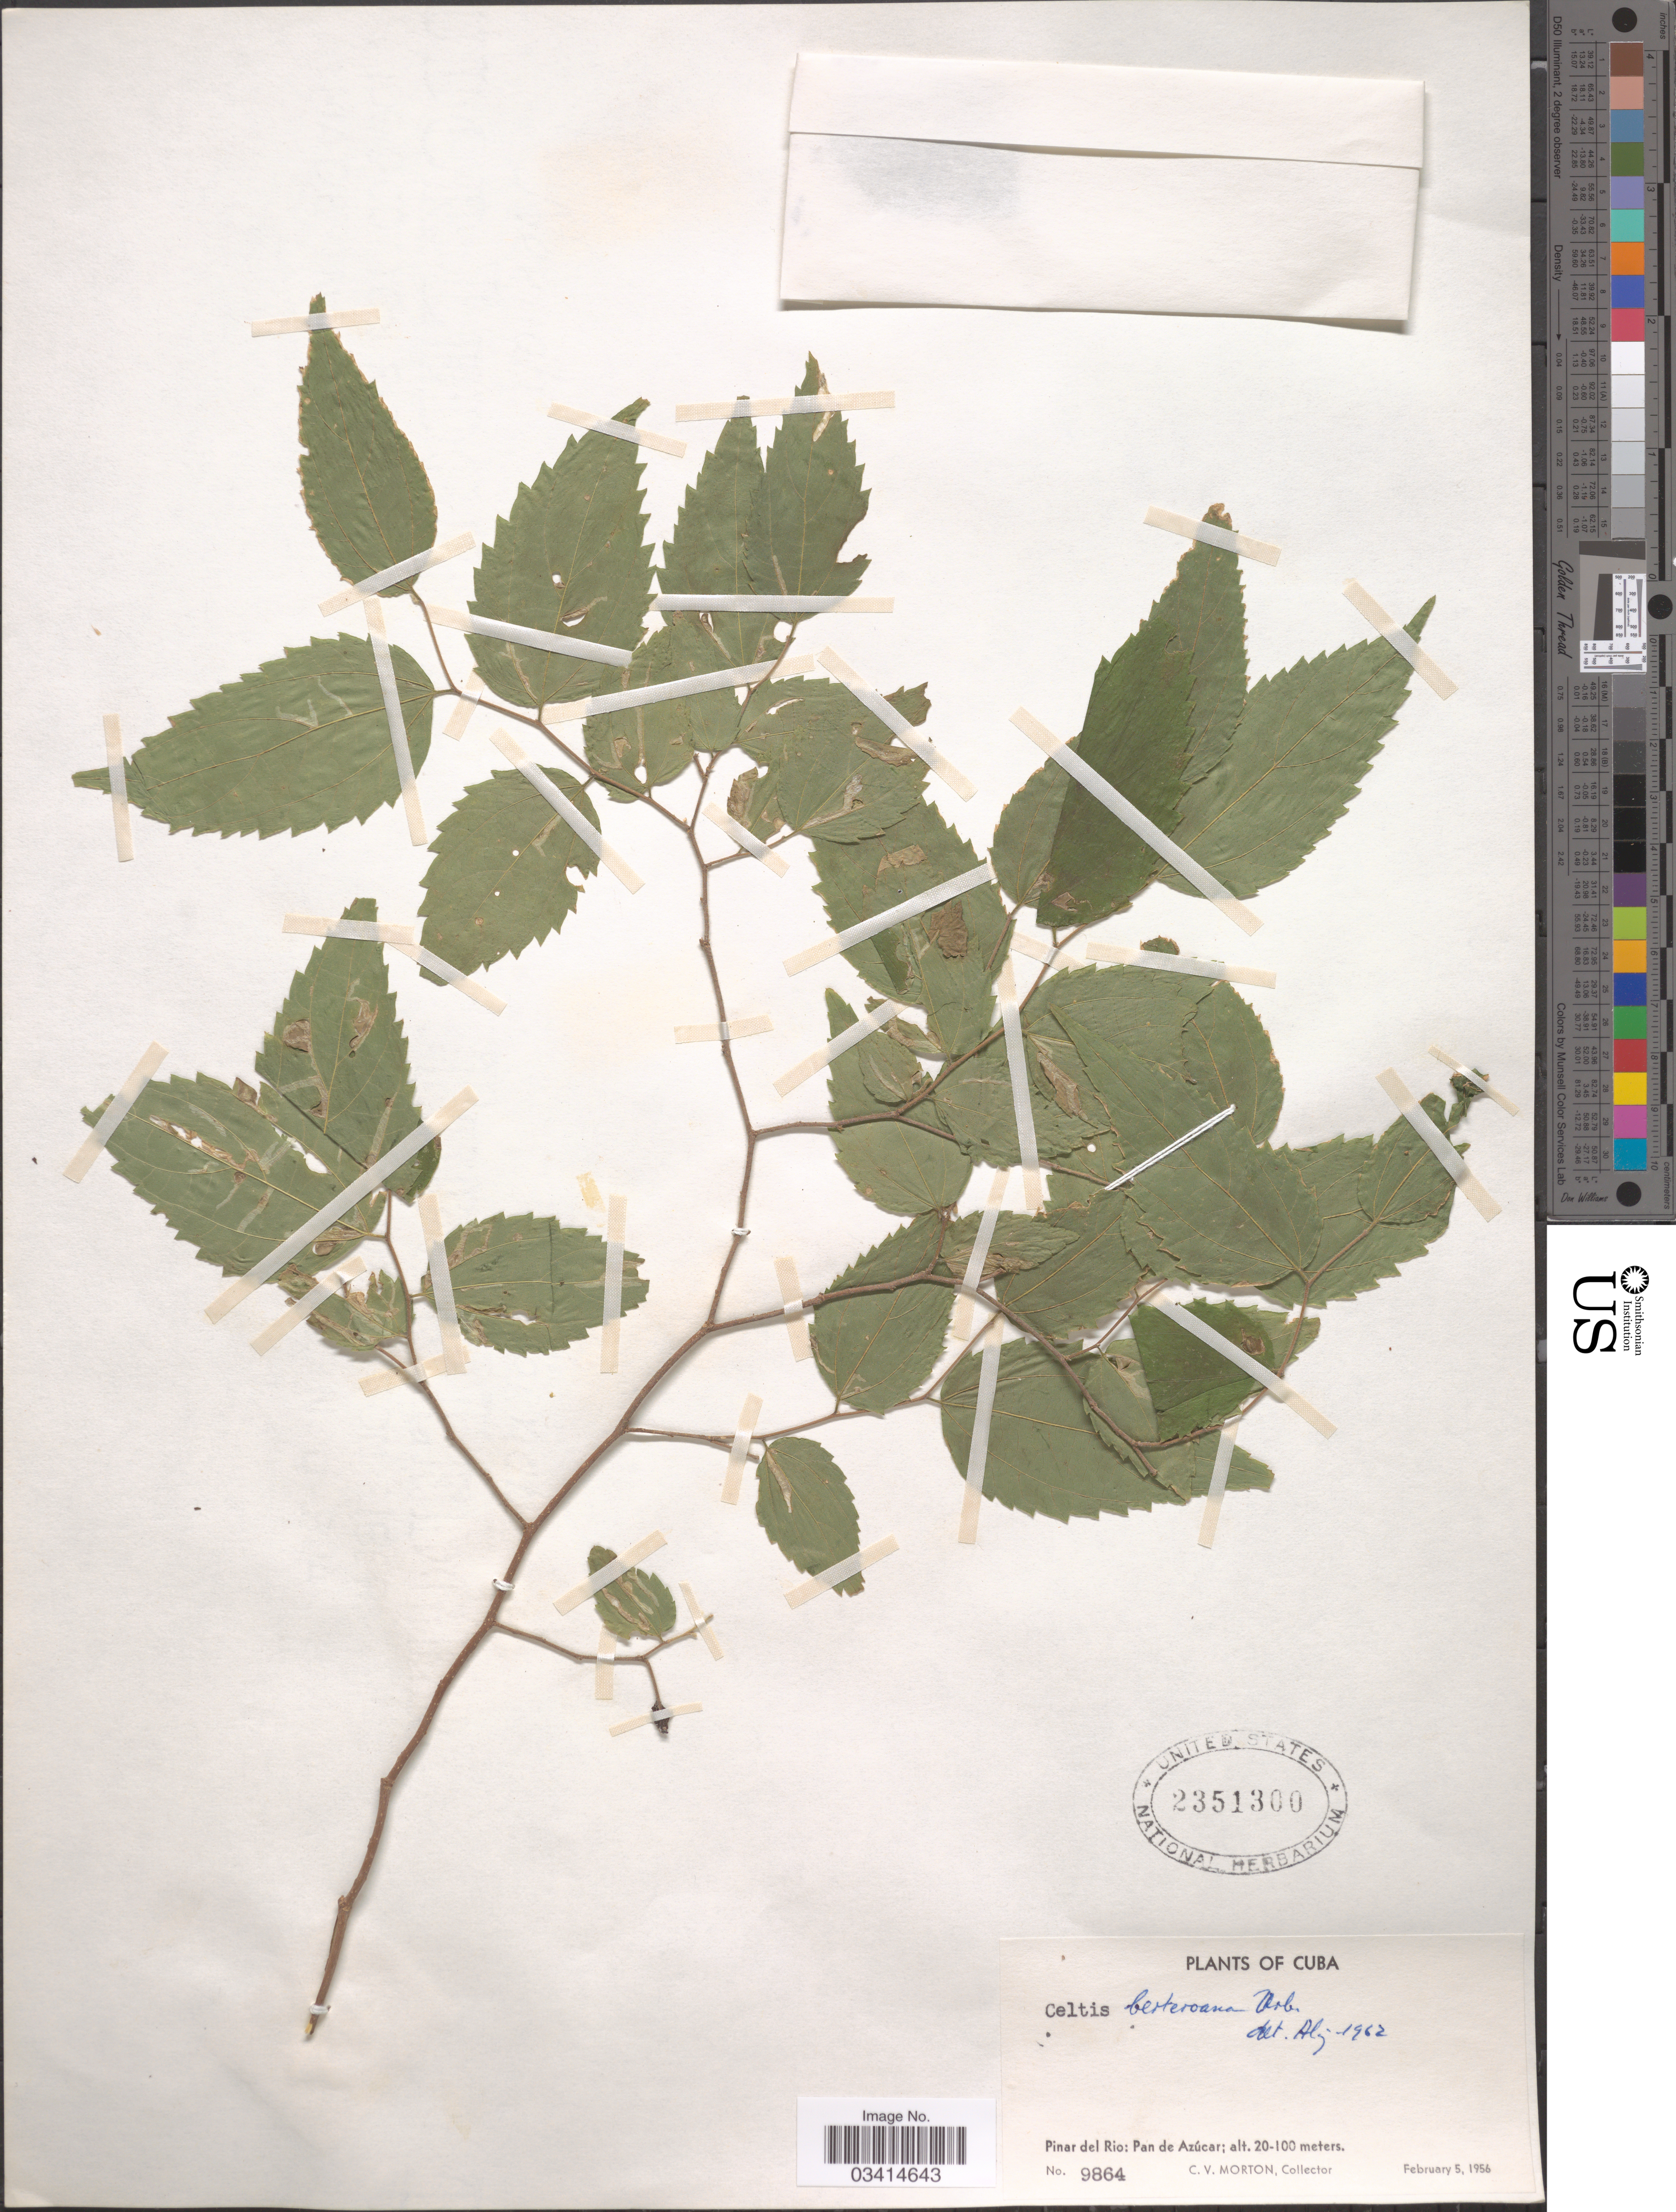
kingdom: Plantae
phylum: Tracheophyta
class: Magnoliopsida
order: Rosales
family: Cannabaceae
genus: Celtis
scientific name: Celtis berteroana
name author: Urb.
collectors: C. V. Morton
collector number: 9864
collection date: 1956-02-05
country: Cuba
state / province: Pinar del Río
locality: Pan de Azúcar.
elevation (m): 20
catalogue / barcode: US 2351300